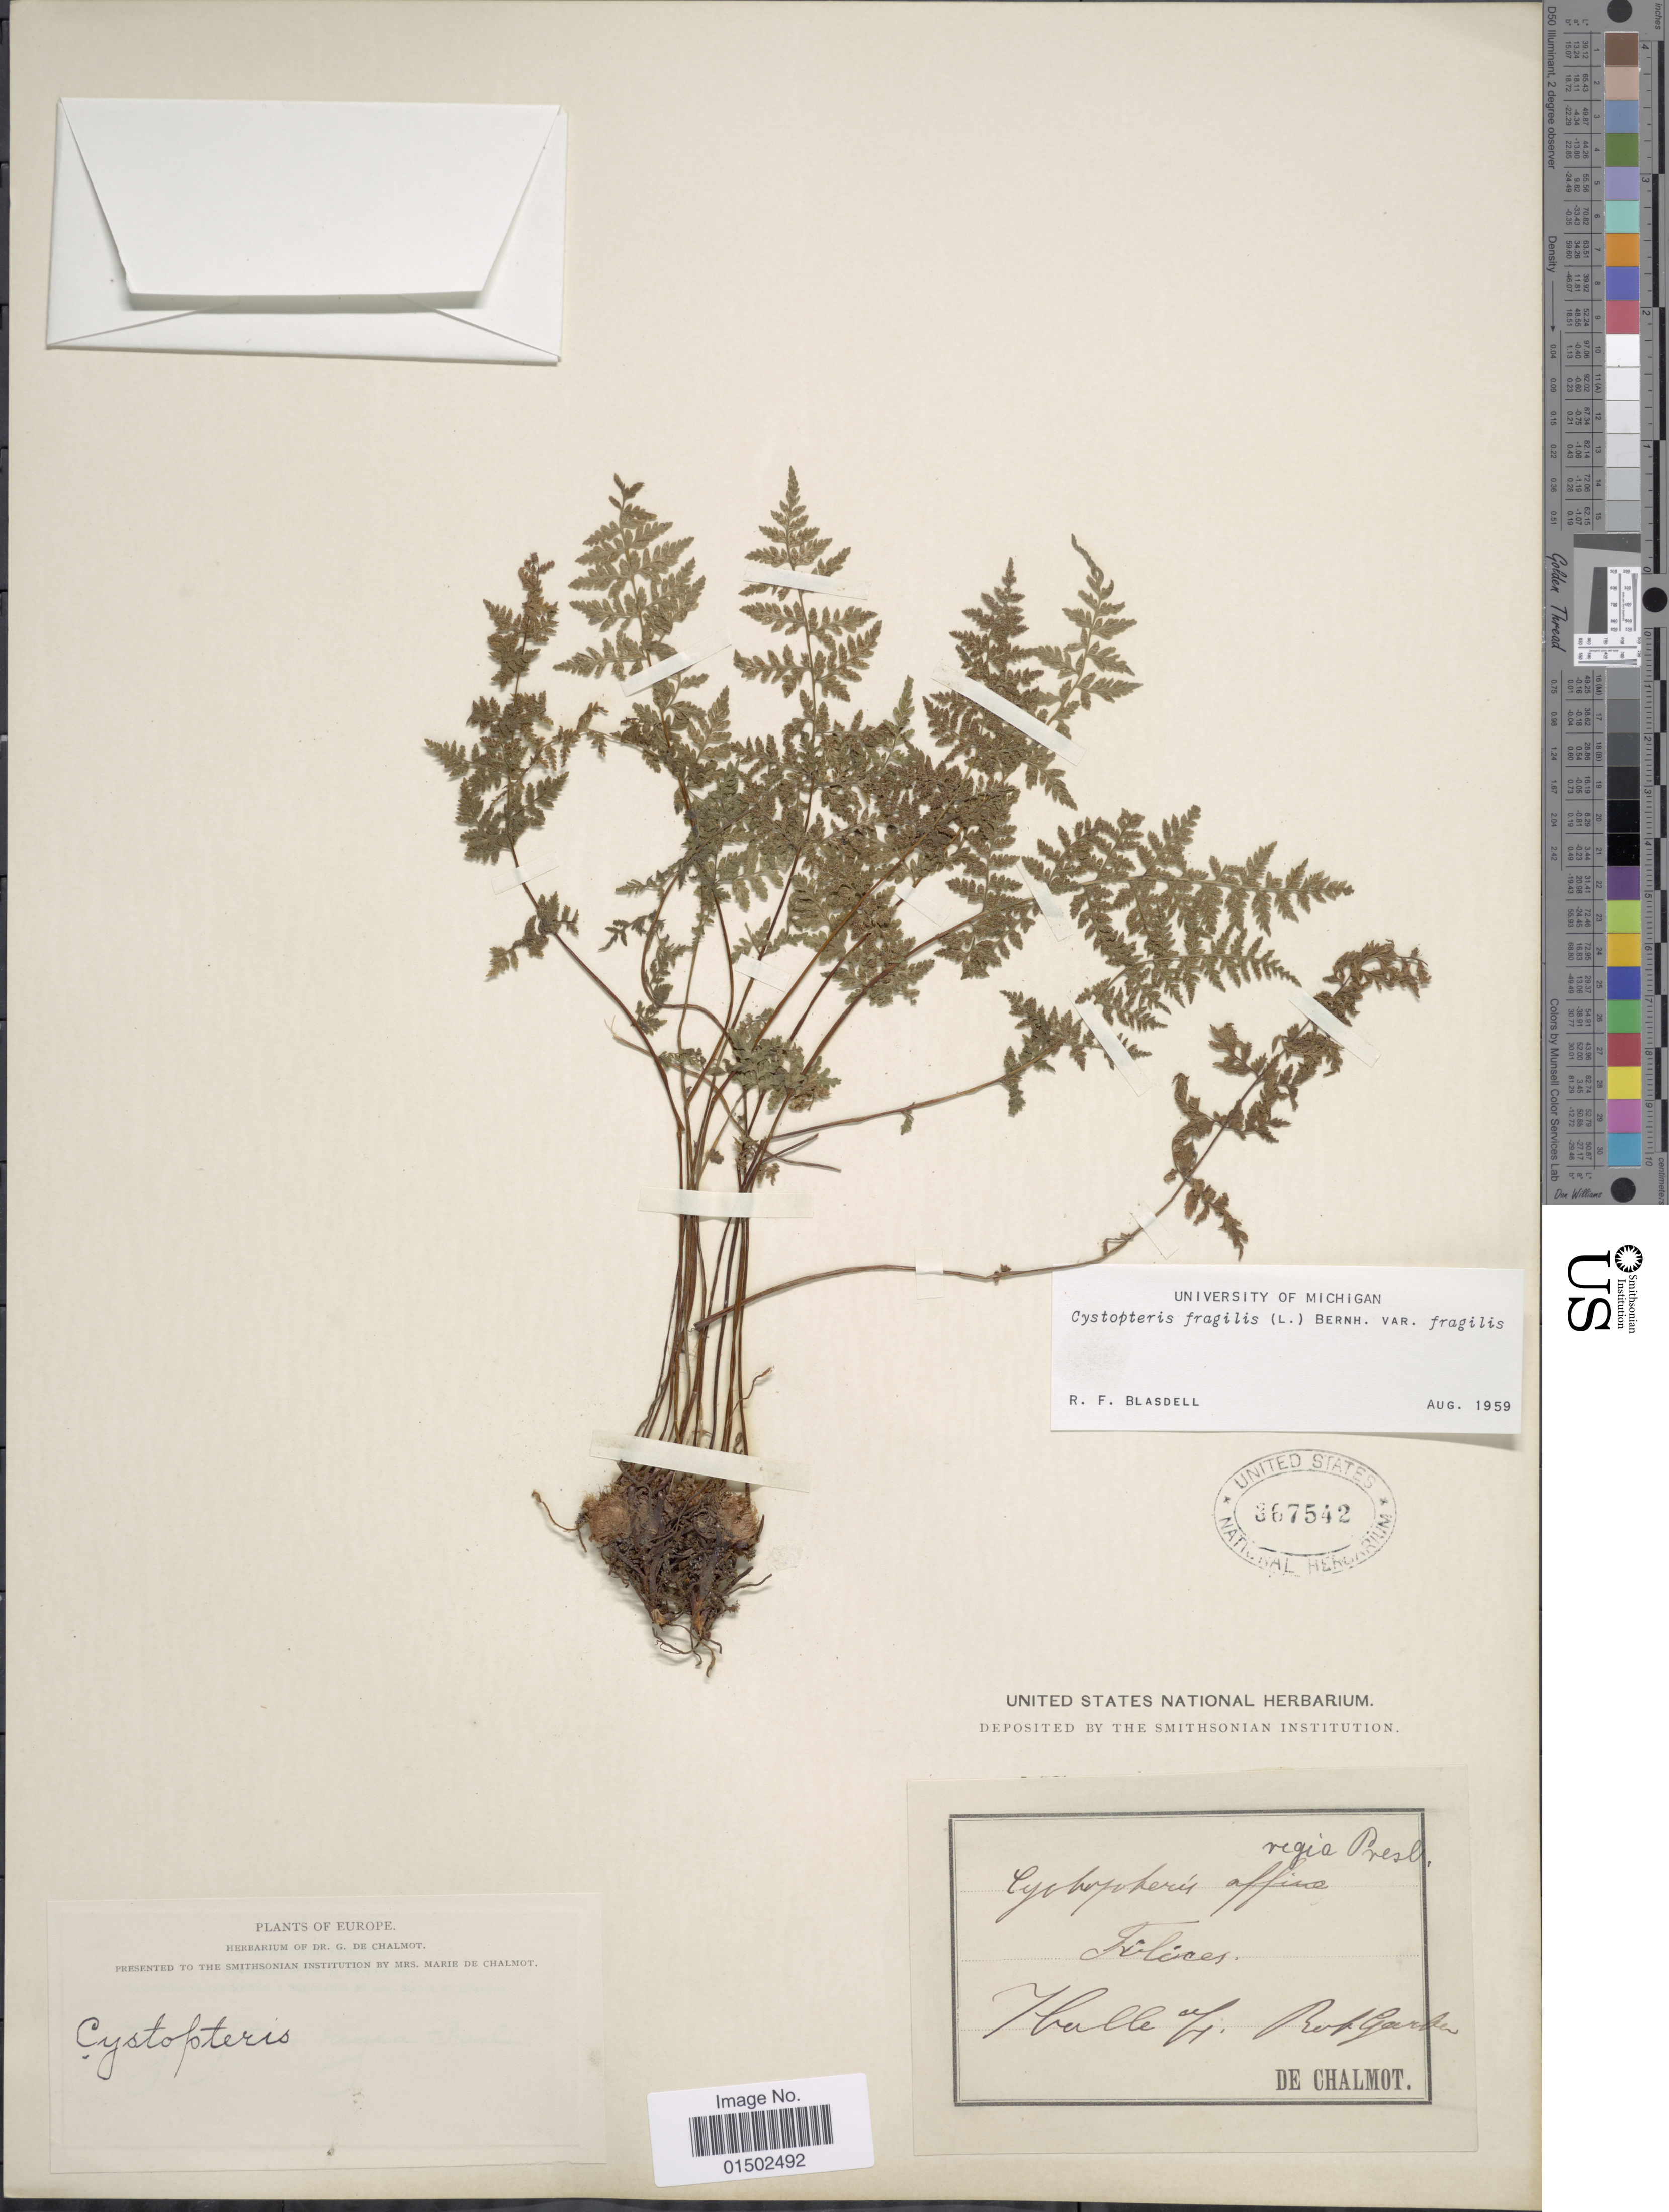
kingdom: Plantae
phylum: Tracheophyta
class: Polypodiopsida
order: Polypodiales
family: Cystopteridaceae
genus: Cystopteris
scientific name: Cystopteris fragilis var. fragilis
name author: (L.) Bernh.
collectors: G. de Chalmot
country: Germany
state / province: Sachsen-Anhalt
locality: Europe, Filices, Halle of Rokgarden [interpreted]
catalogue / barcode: US 367542